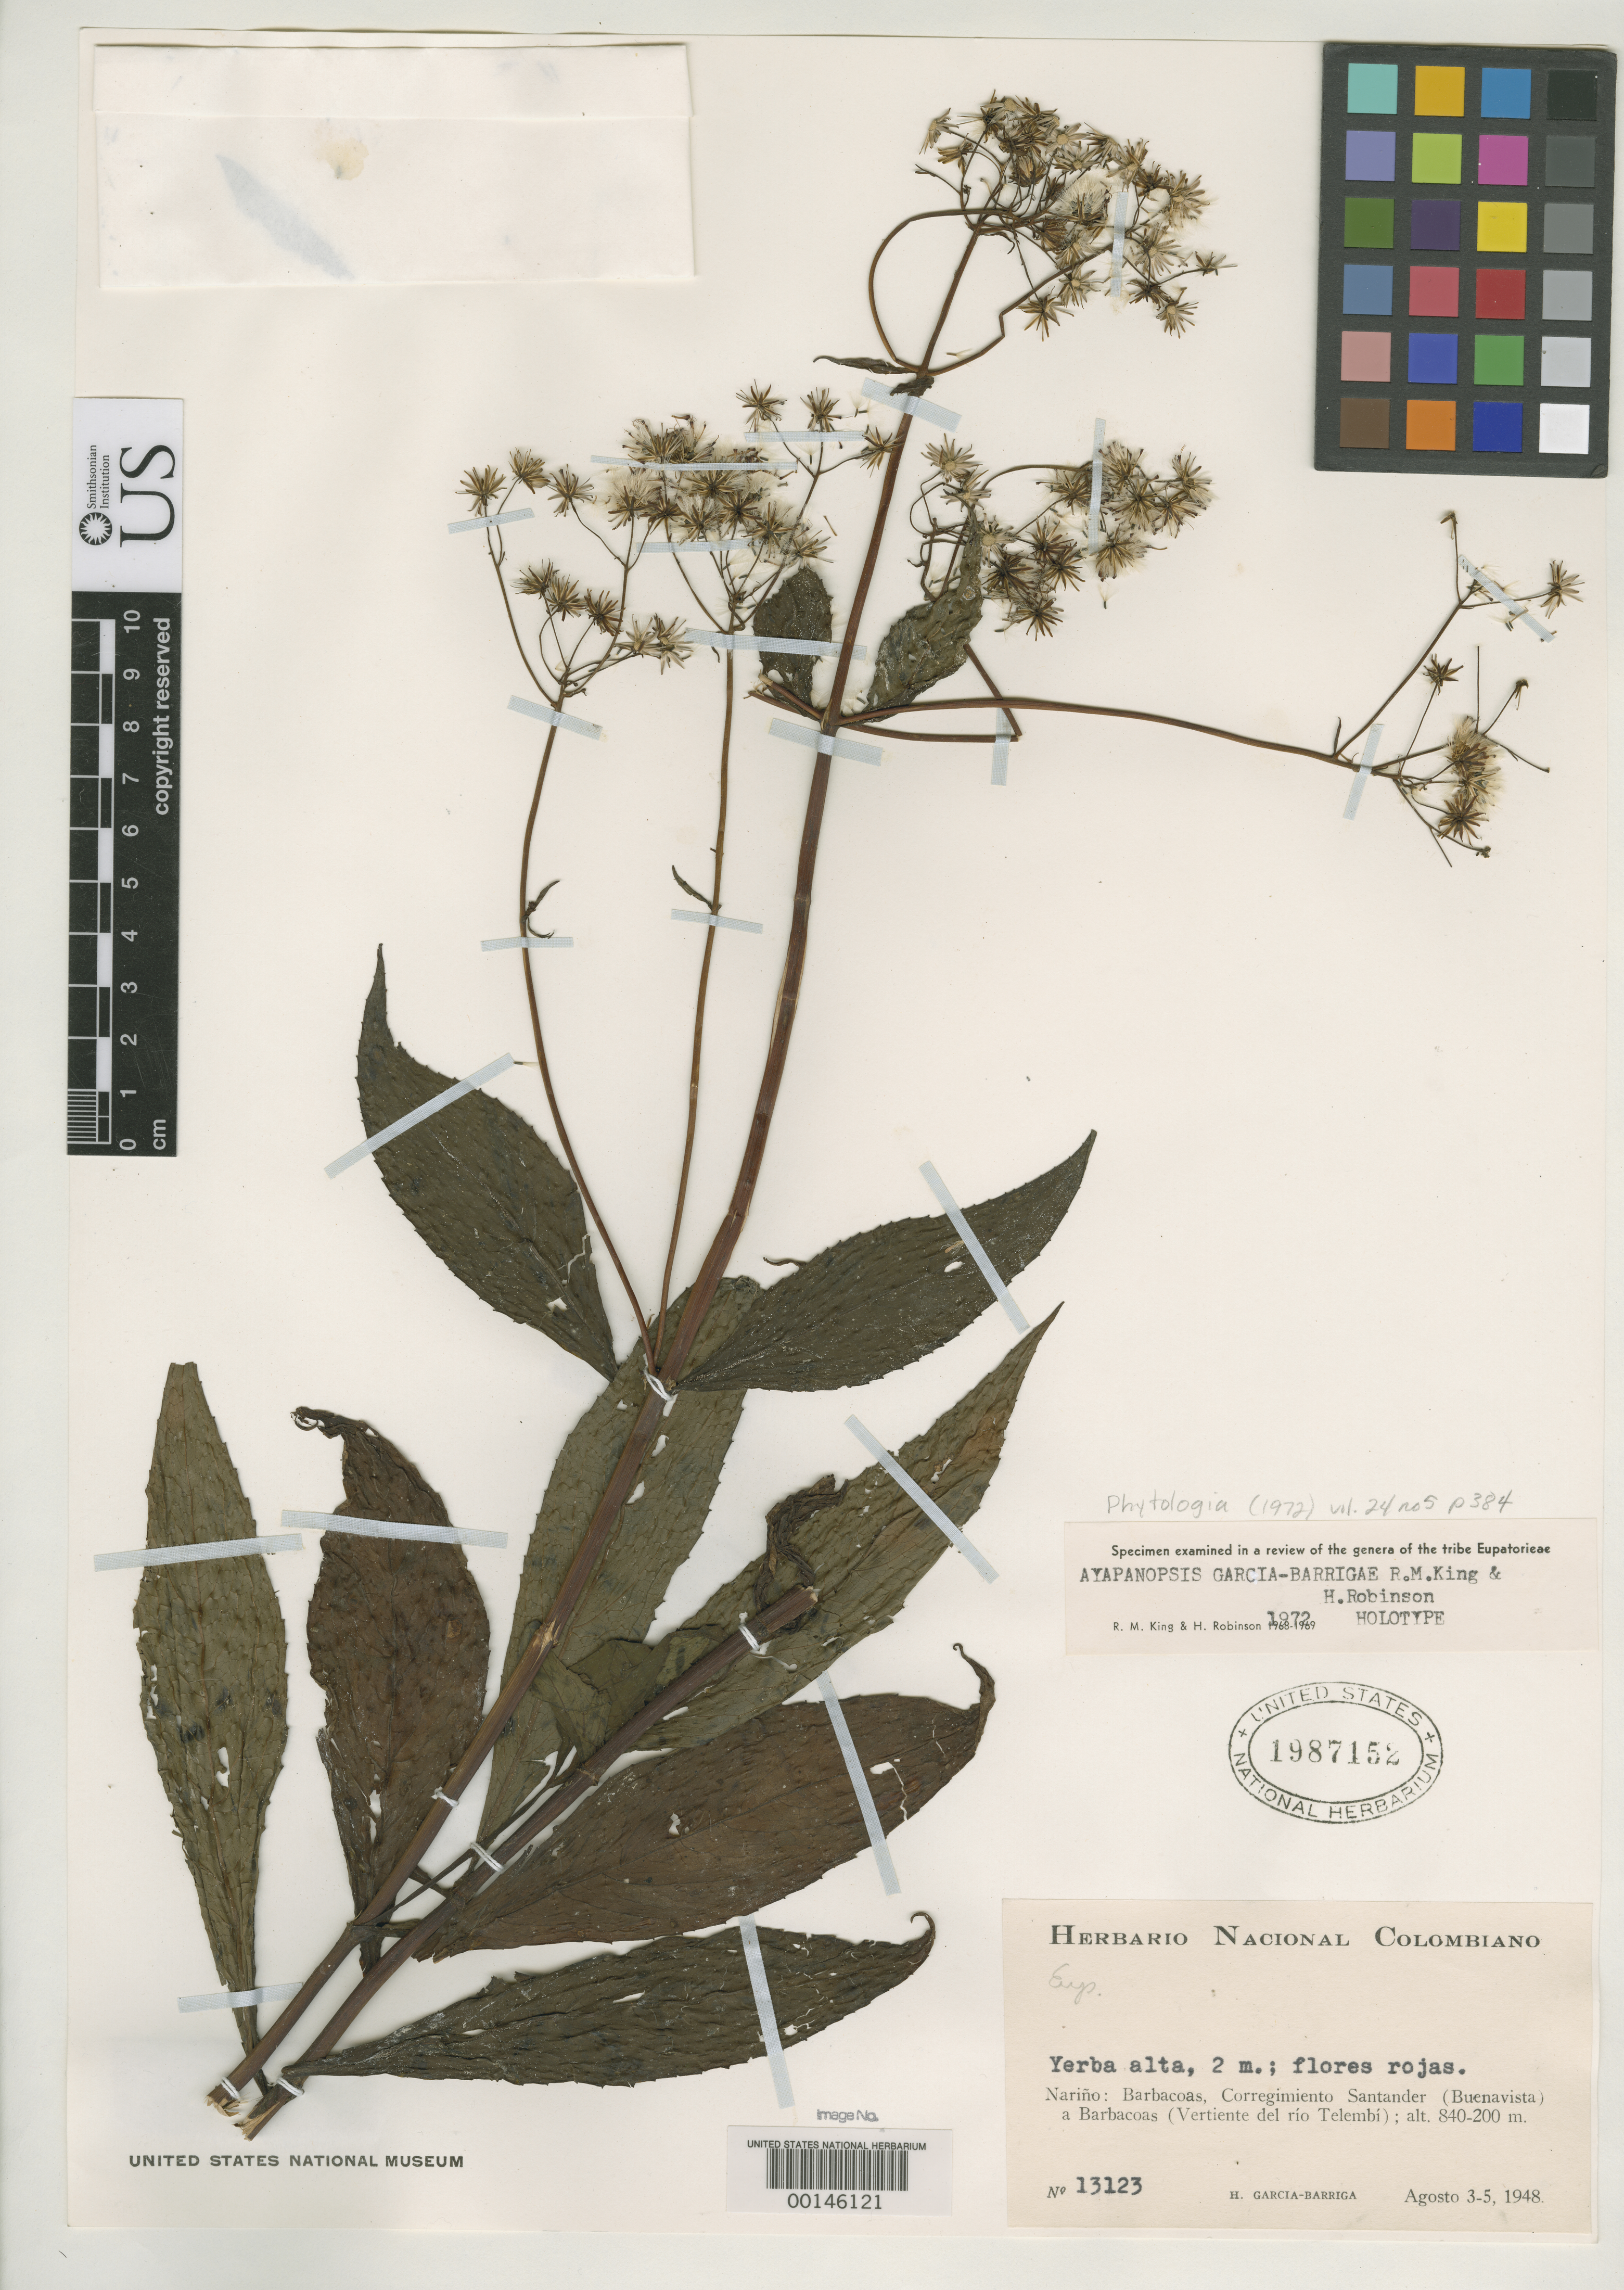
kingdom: Plantae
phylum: Tracheophyta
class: Magnoliopsida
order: Asterales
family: Asteraceae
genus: Ayapanopsis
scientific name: Ayapanopsis garcia-barrigae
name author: R.M. King & H. Rob.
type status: Holotype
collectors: H. García Barriga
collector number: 13123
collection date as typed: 03 Aug 1948 to 05 Aug 1948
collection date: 1948-08-03/1948-08-05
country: Colombia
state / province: Nariño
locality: Barbacoas, between Santander (Buena Vista) and Barbacoas (Vertiente del Rio Telembi).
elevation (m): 840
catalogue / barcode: US 1987152